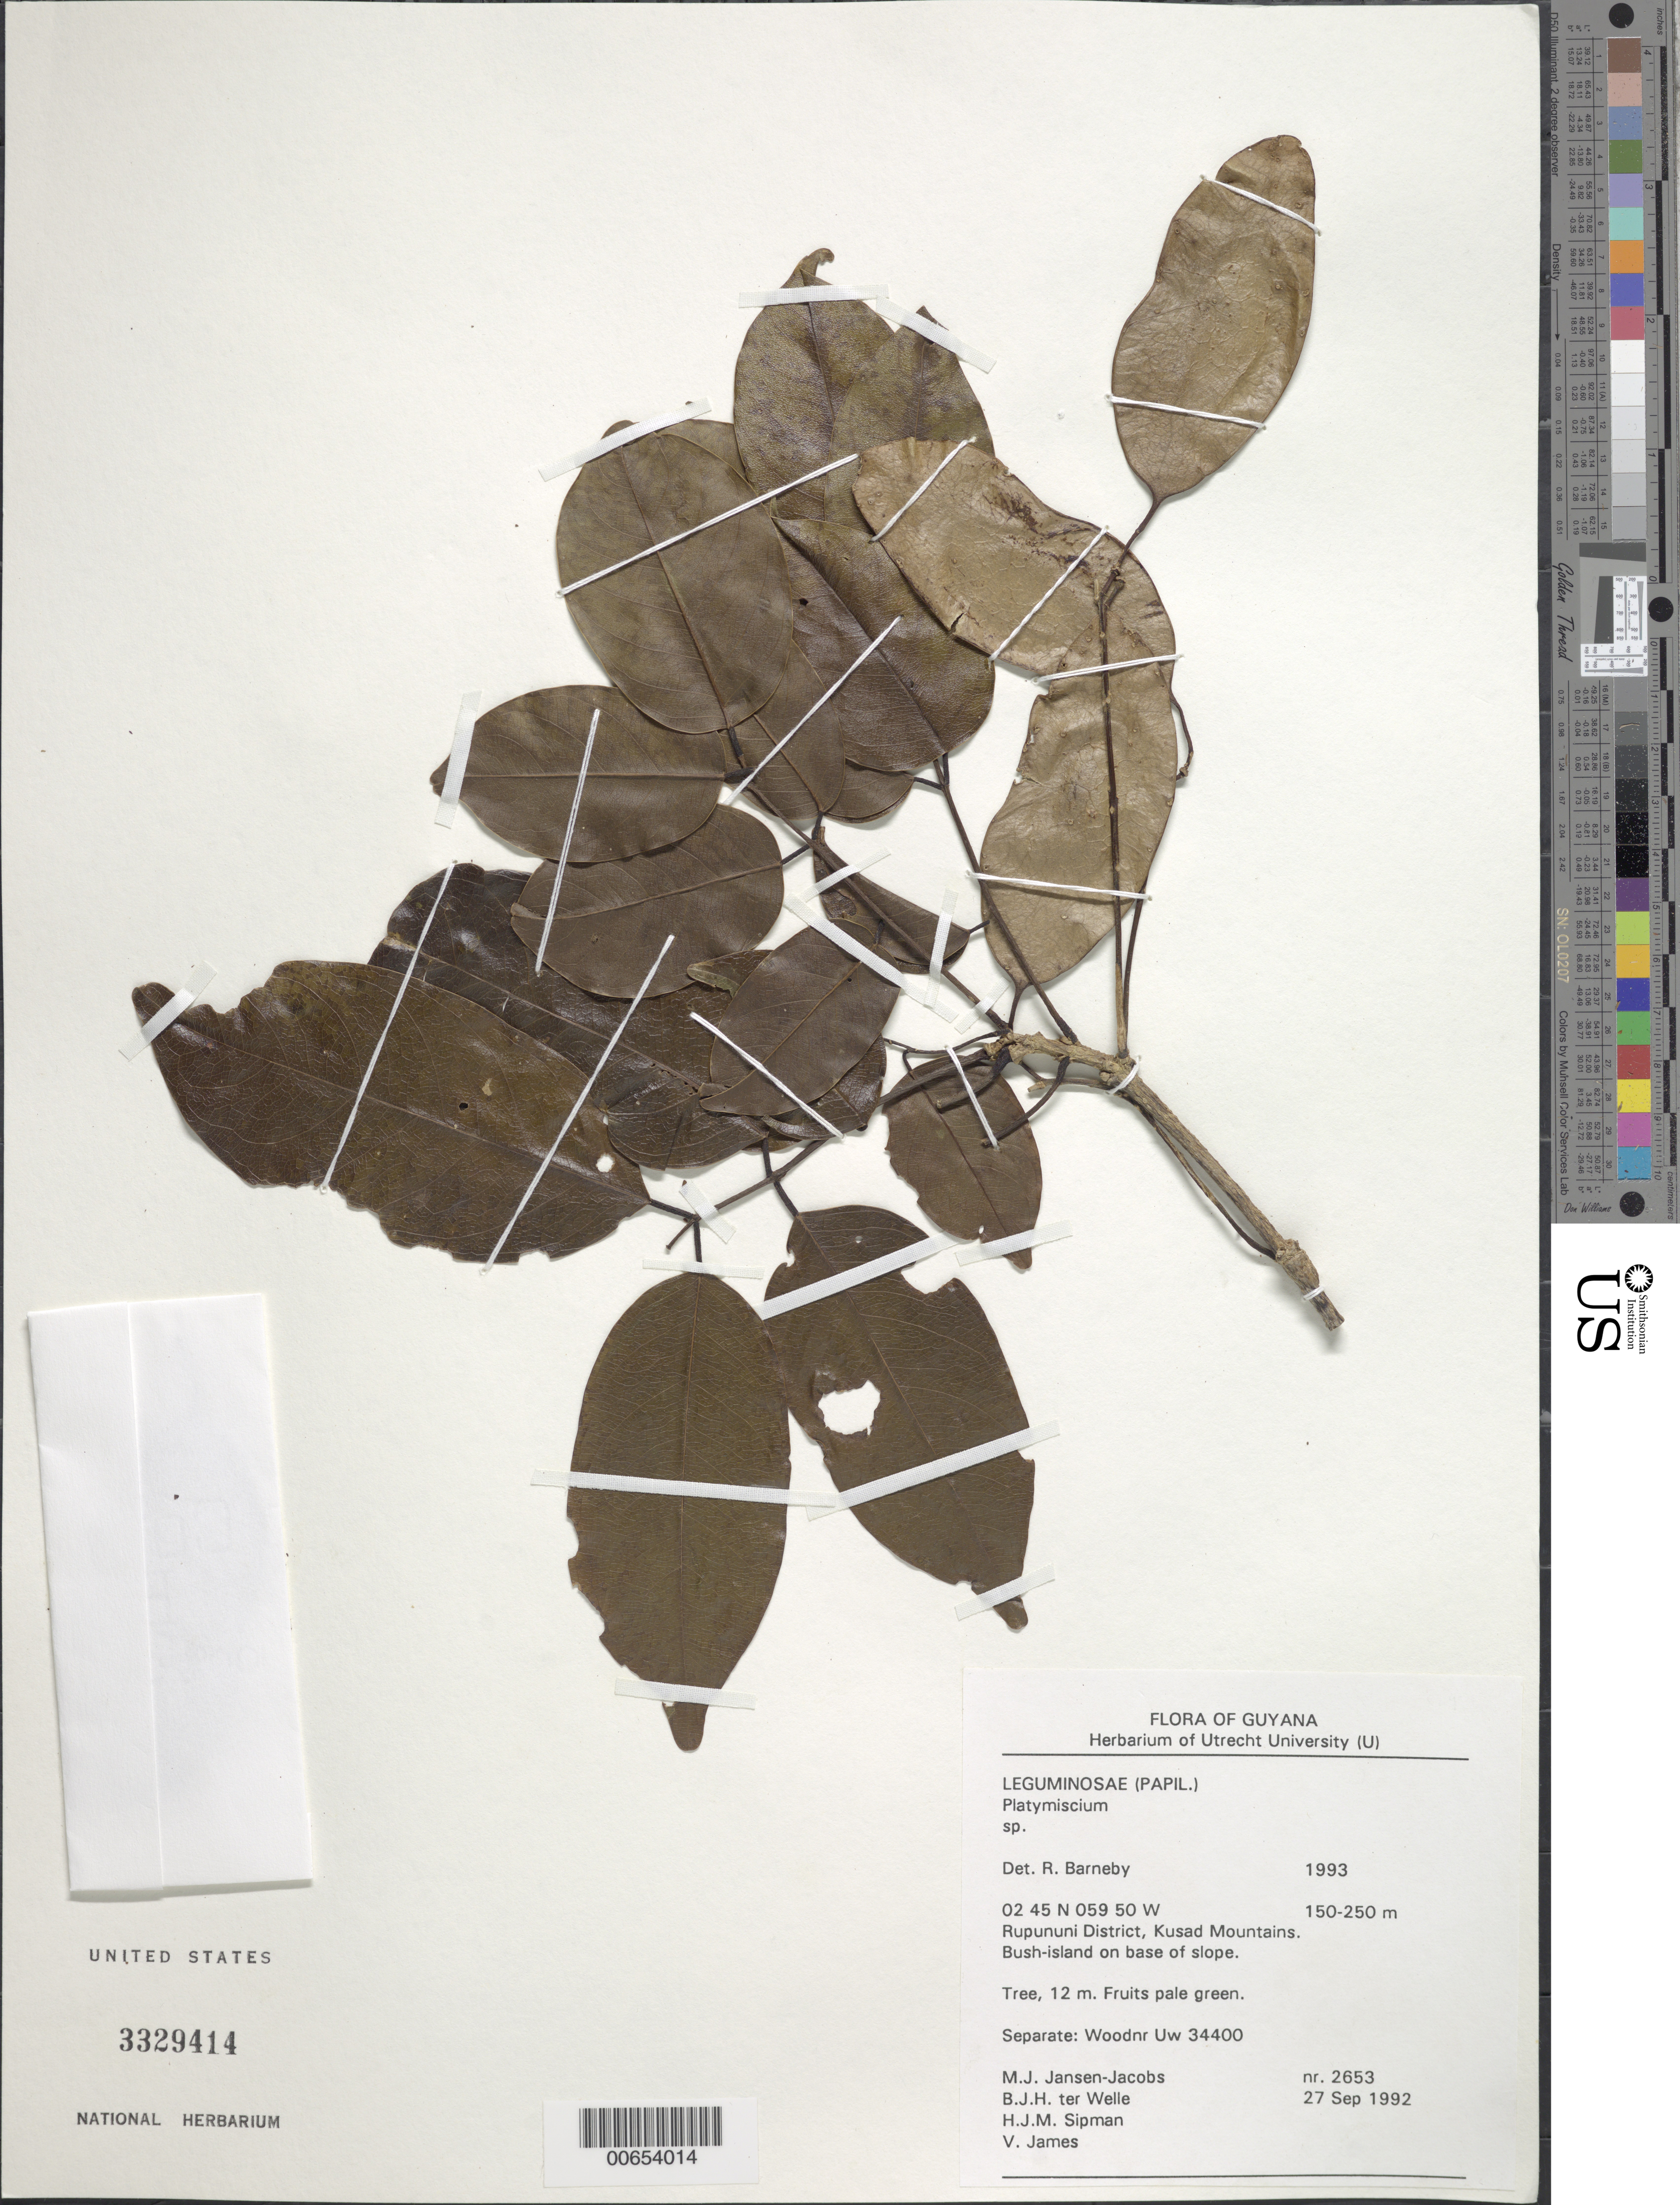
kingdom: Plantae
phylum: Tracheophyta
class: Magnoliopsida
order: Fabales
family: Fabaceae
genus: Platymiscium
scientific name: Platymiscium sp.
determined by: Barneby, Rupert C., (NY)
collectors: M. J. Jansen-Jacobs, B. Welle, H. J. M. Sipman & V. James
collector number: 2653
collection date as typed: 27-Sep-92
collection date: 1992-09-27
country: Guyana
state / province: U. Takutu-U. Essequibo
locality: Kusad Mountains, Rupununi District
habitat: Bush island on base of slope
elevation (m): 150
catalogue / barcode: US 3329414